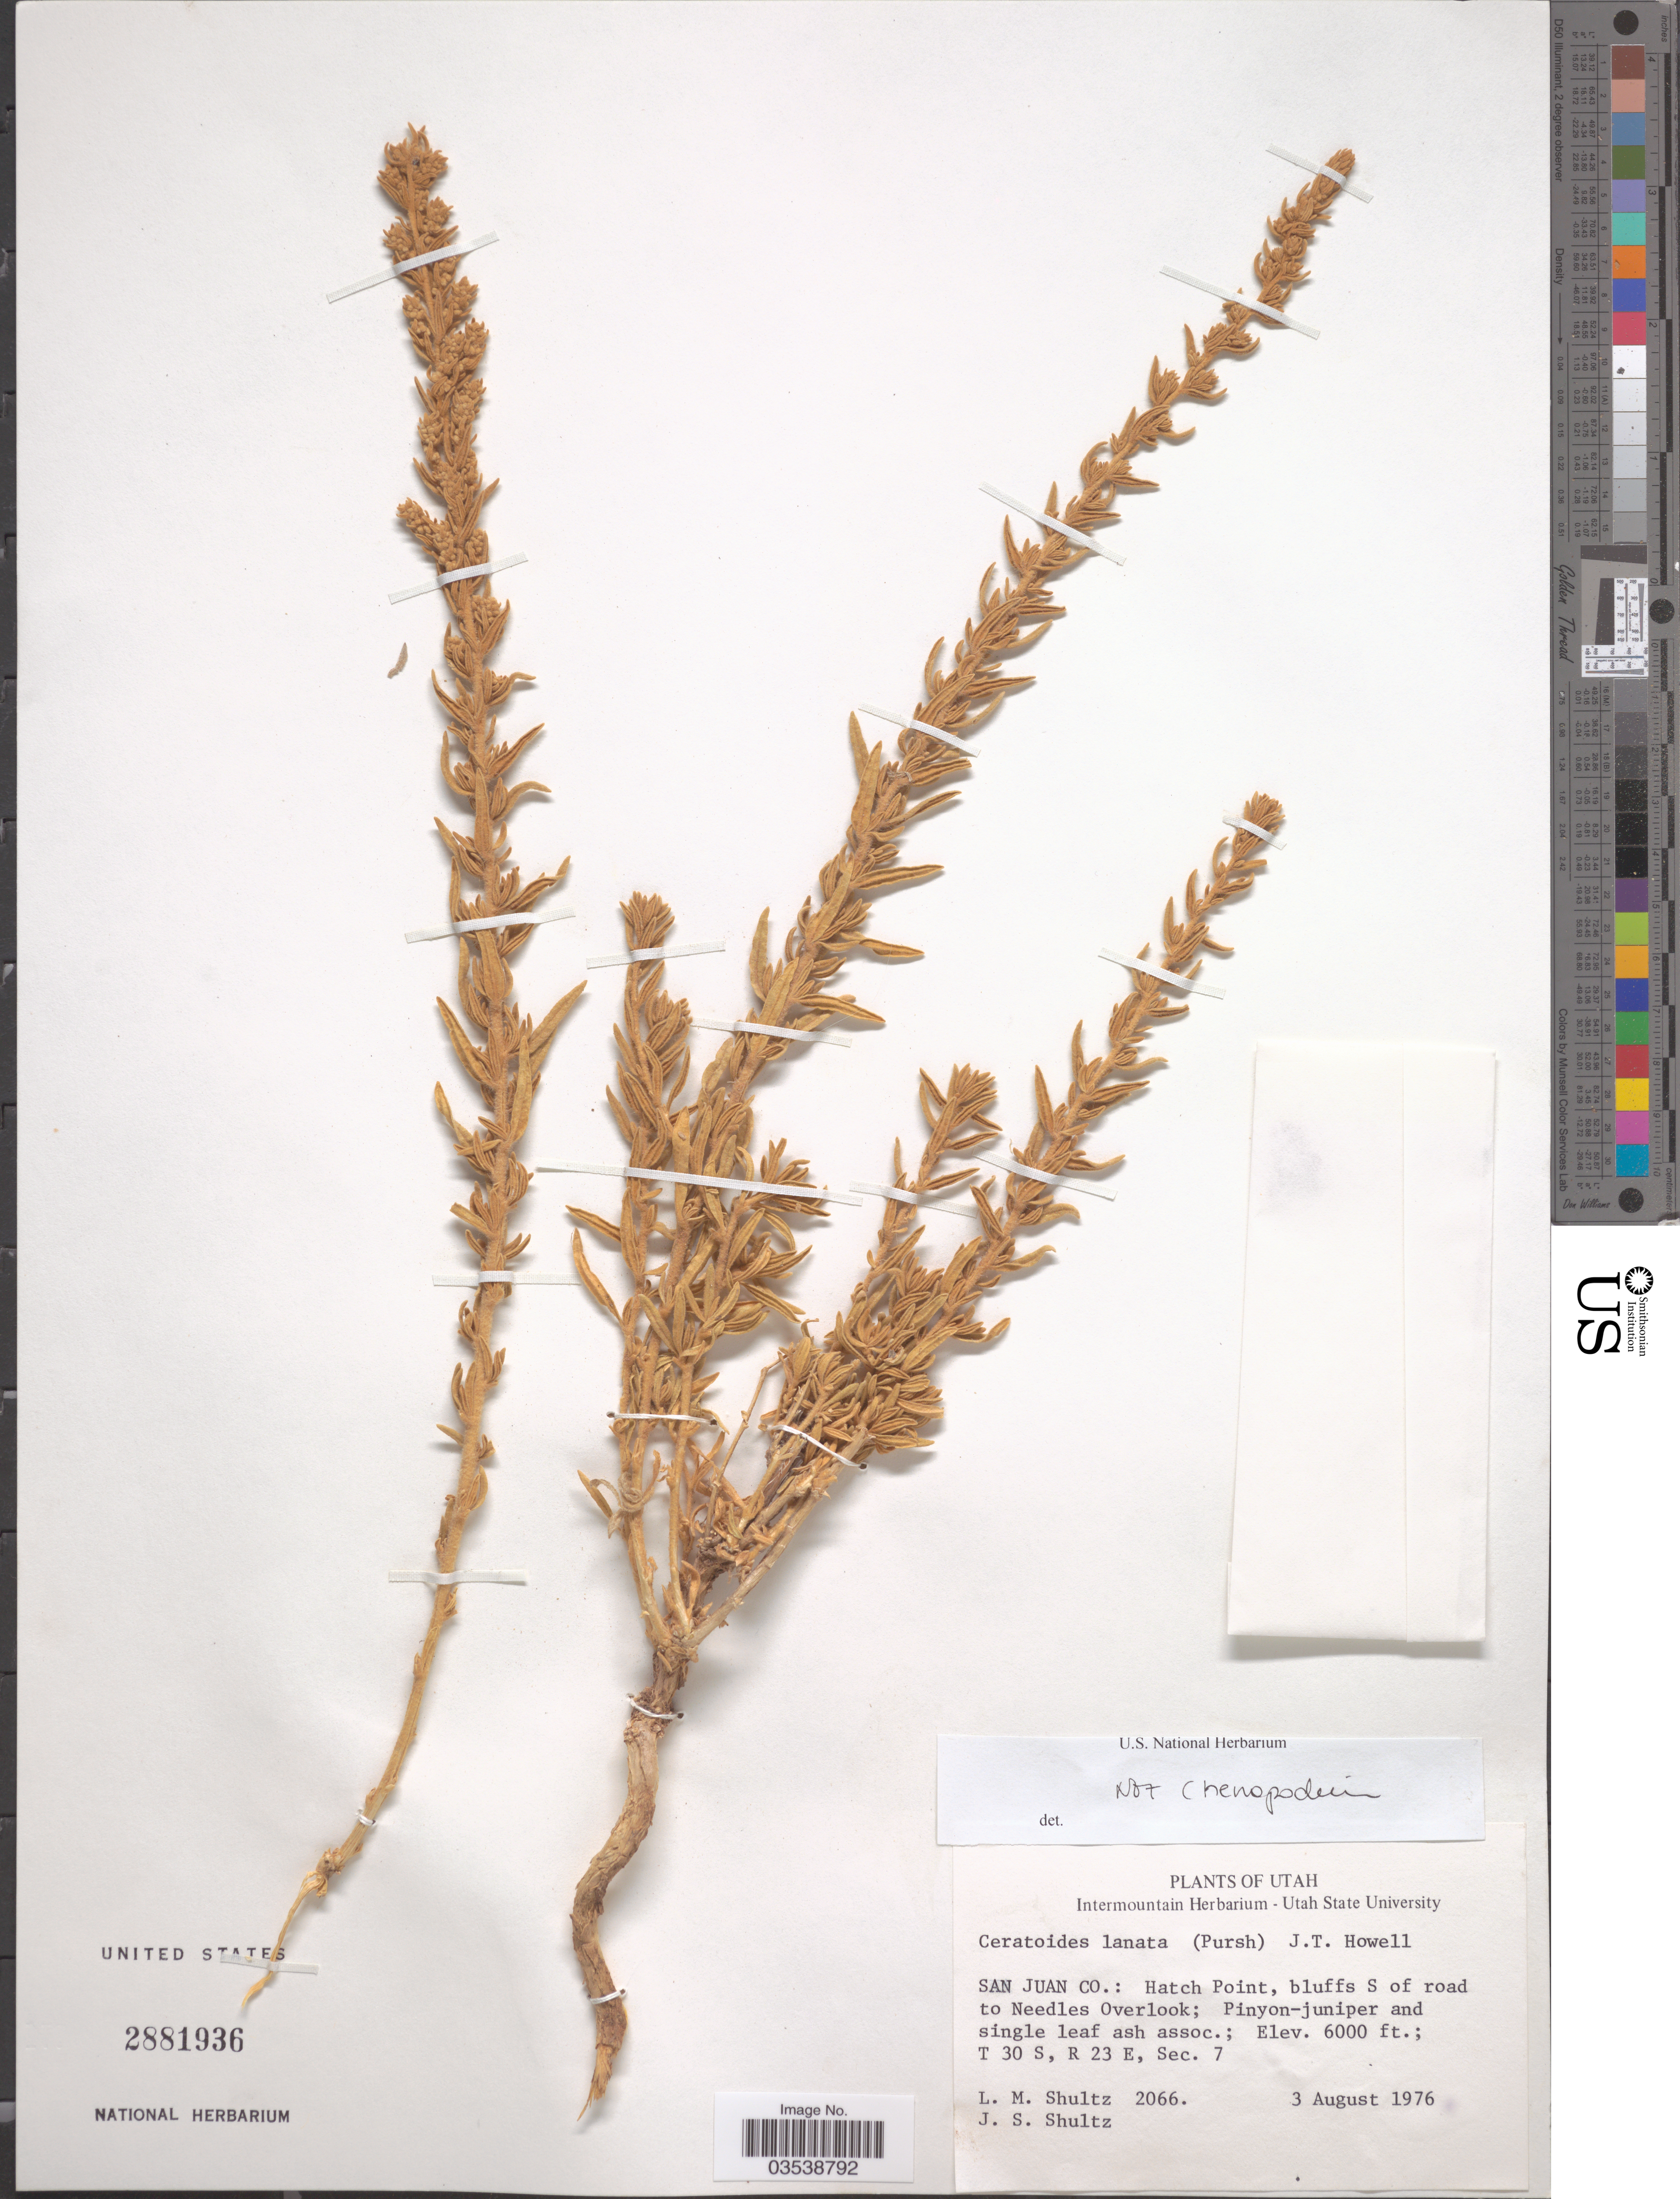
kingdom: Plantae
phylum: Tracheophyta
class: Magnoliopsida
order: Caryophyllales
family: Amaranthaceae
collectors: L. Schultz & J. Schultz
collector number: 2066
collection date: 1976-08-03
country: United States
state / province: Utah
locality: San Juan Co.: Hatch Point, bluffs S of road to Needles Overlook. T 30 S, R 23 E, Sec. 7.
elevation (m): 1829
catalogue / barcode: US 2881936